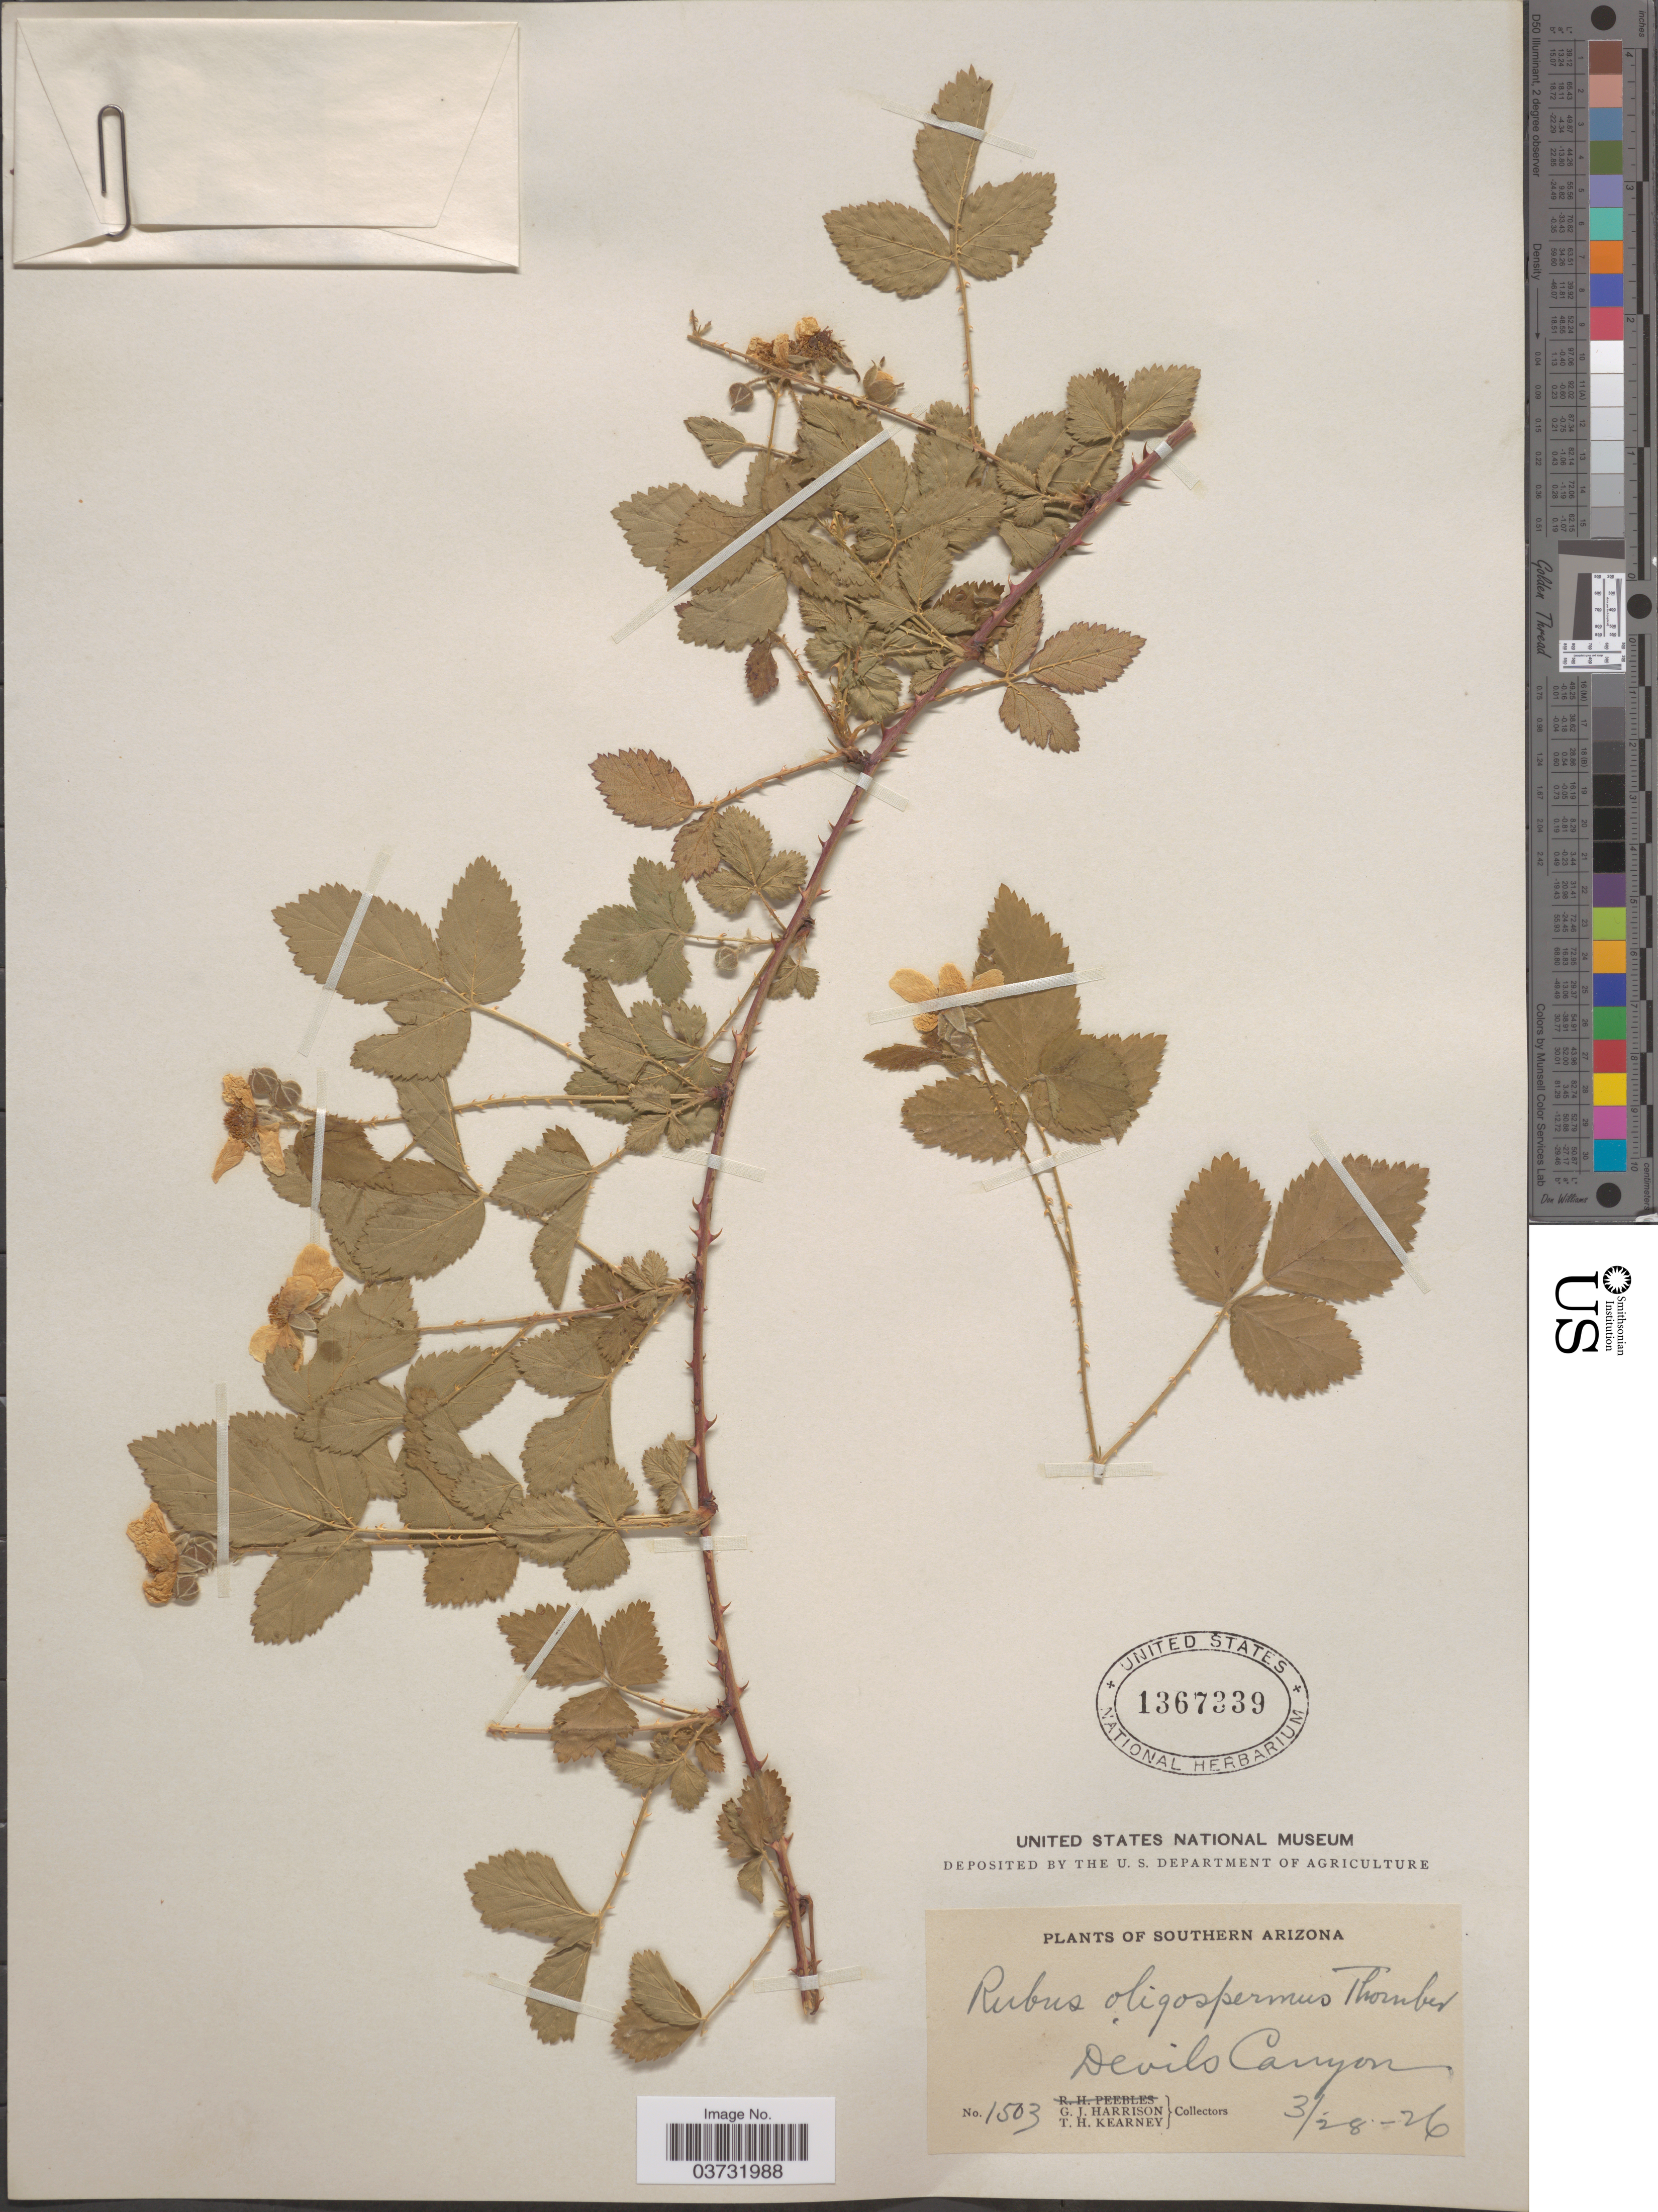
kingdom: Plantae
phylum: Tracheophyta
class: Magnoliopsida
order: Rosales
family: Rosaceae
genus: Rubus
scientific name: Rubus oligospermus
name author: Thornber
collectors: G. J. Harrison & T. H. Kearney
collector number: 1503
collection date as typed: Transcribed d/m/y: 28/3/26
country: United States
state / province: Arizona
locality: Southern Arizona. Devils Canyon.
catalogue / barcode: US 1367339